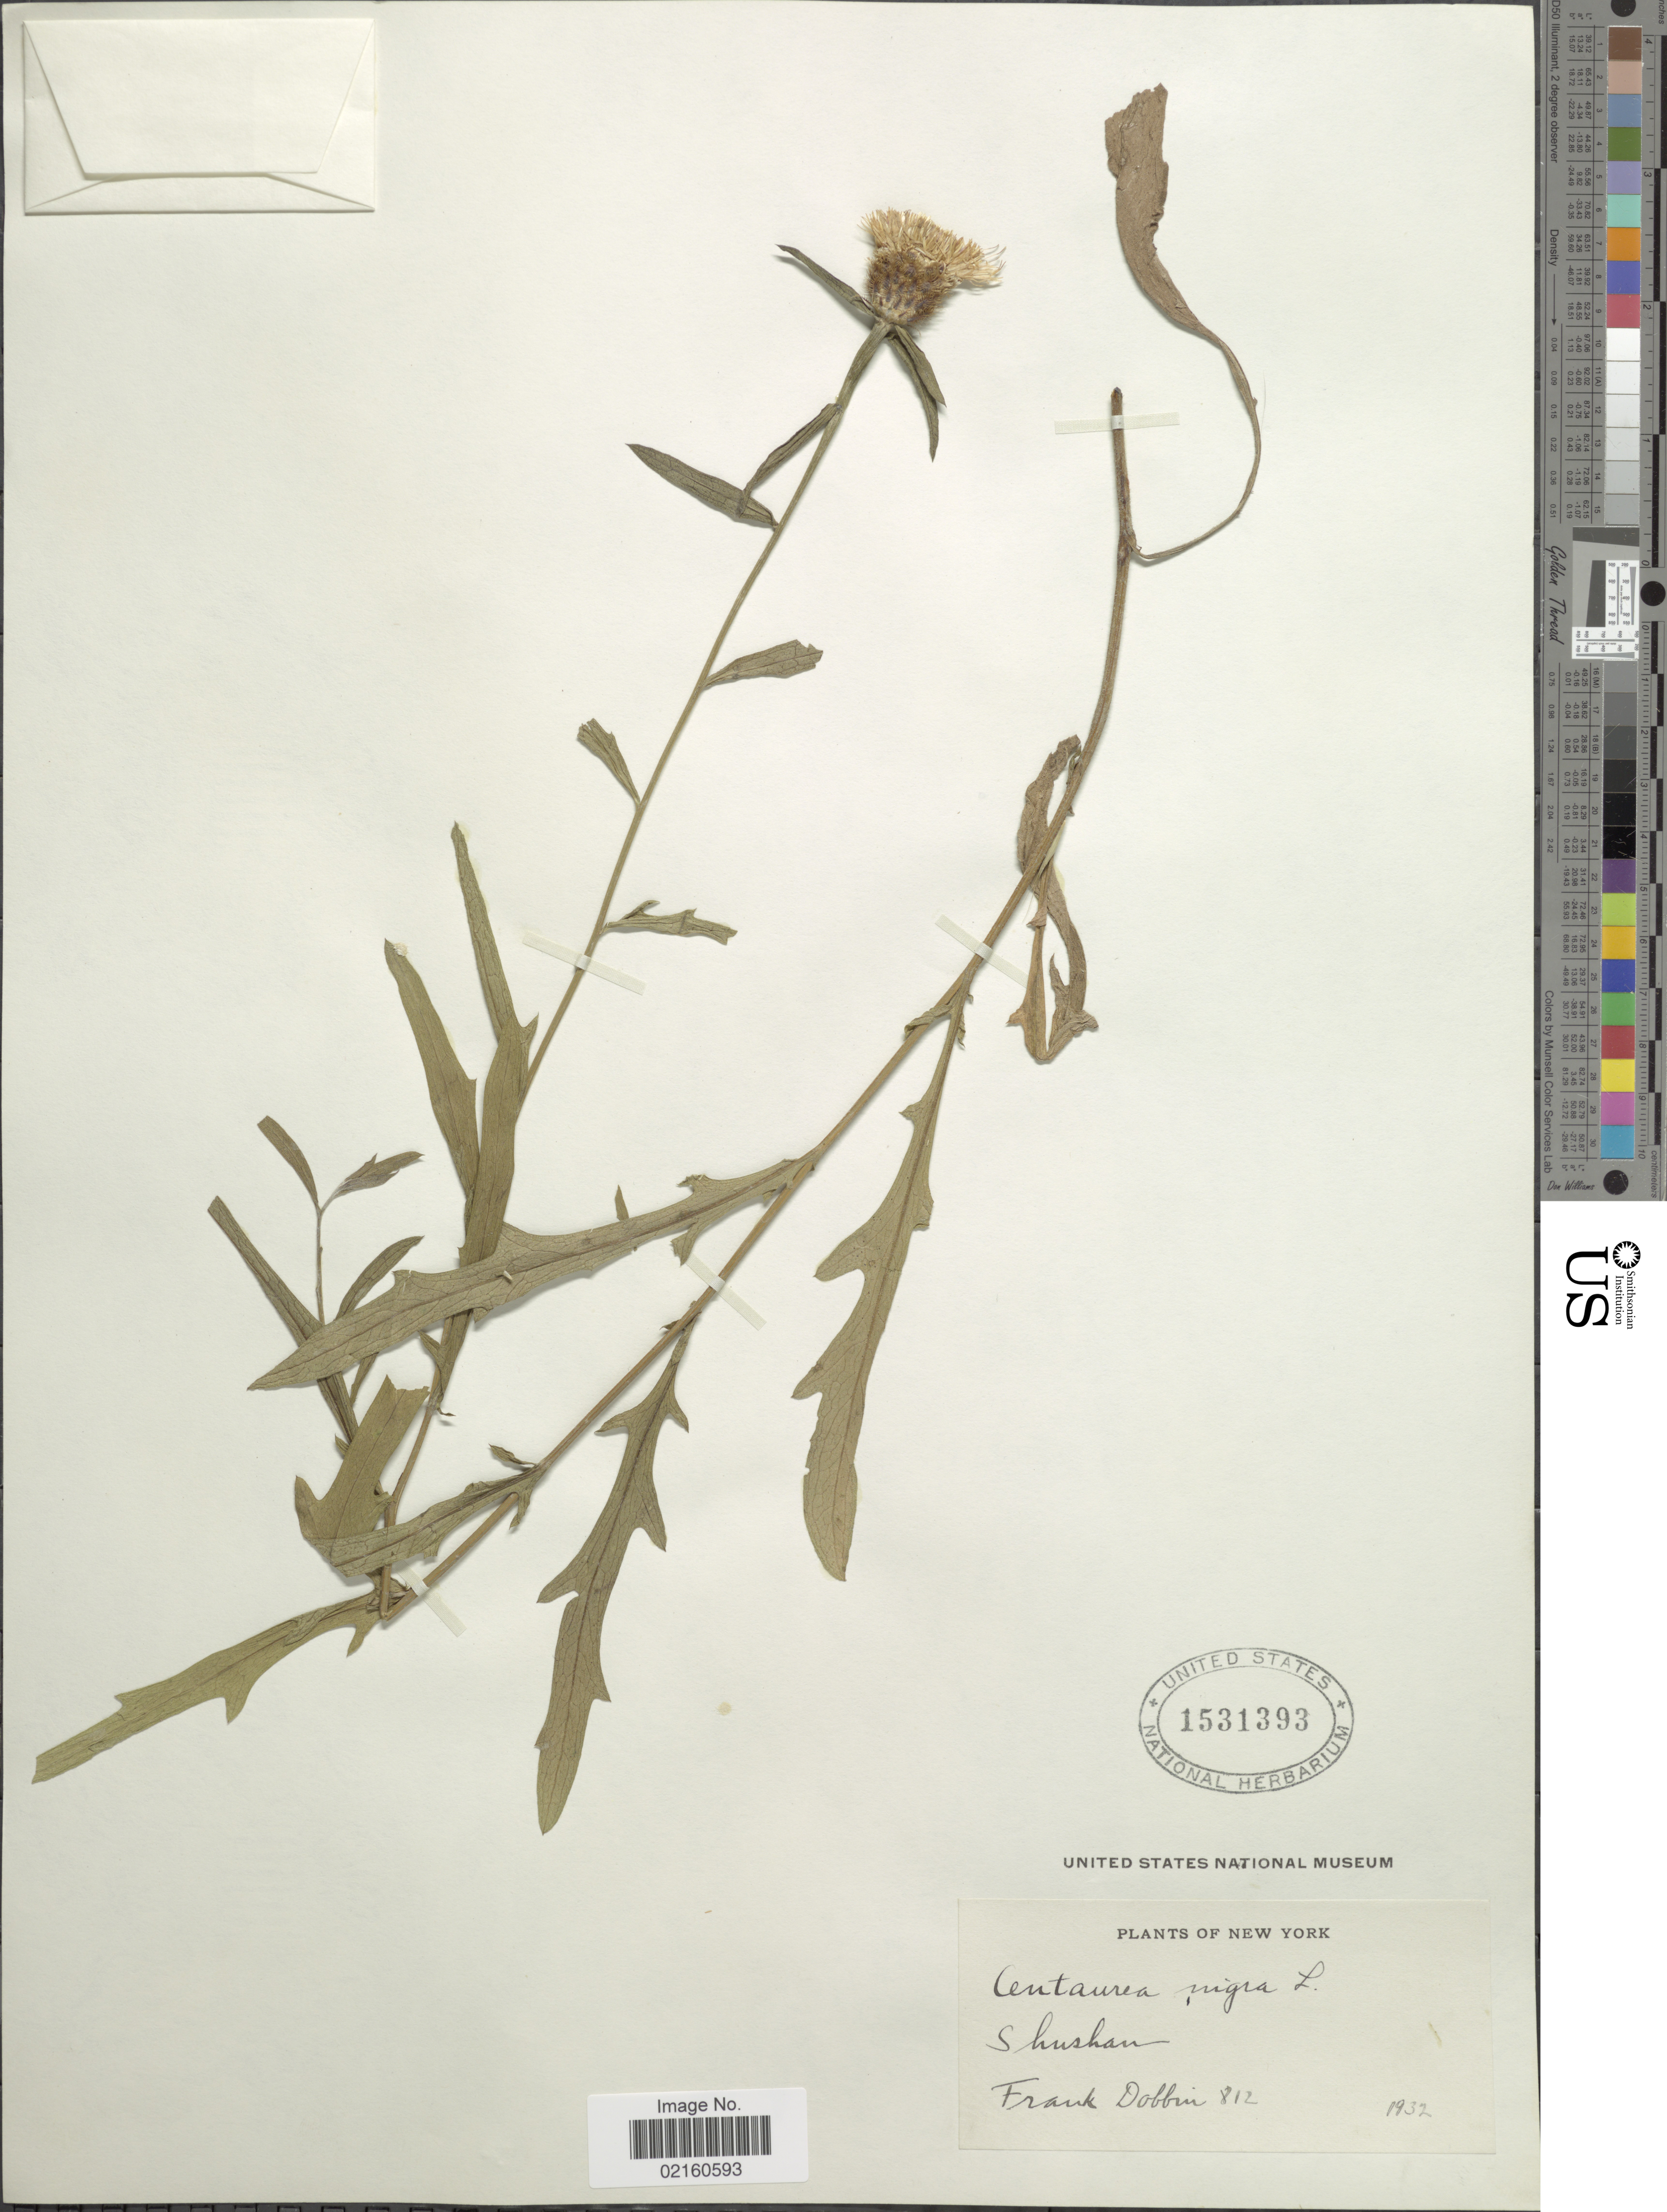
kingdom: Plantae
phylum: Tracheophyta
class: Magnoliopsida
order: Asterales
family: Asteraceae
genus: Centaurea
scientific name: Centaurea nigra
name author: L.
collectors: F. Dobbin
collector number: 812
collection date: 1932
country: United States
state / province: New York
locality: Shushan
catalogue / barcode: US 1531393